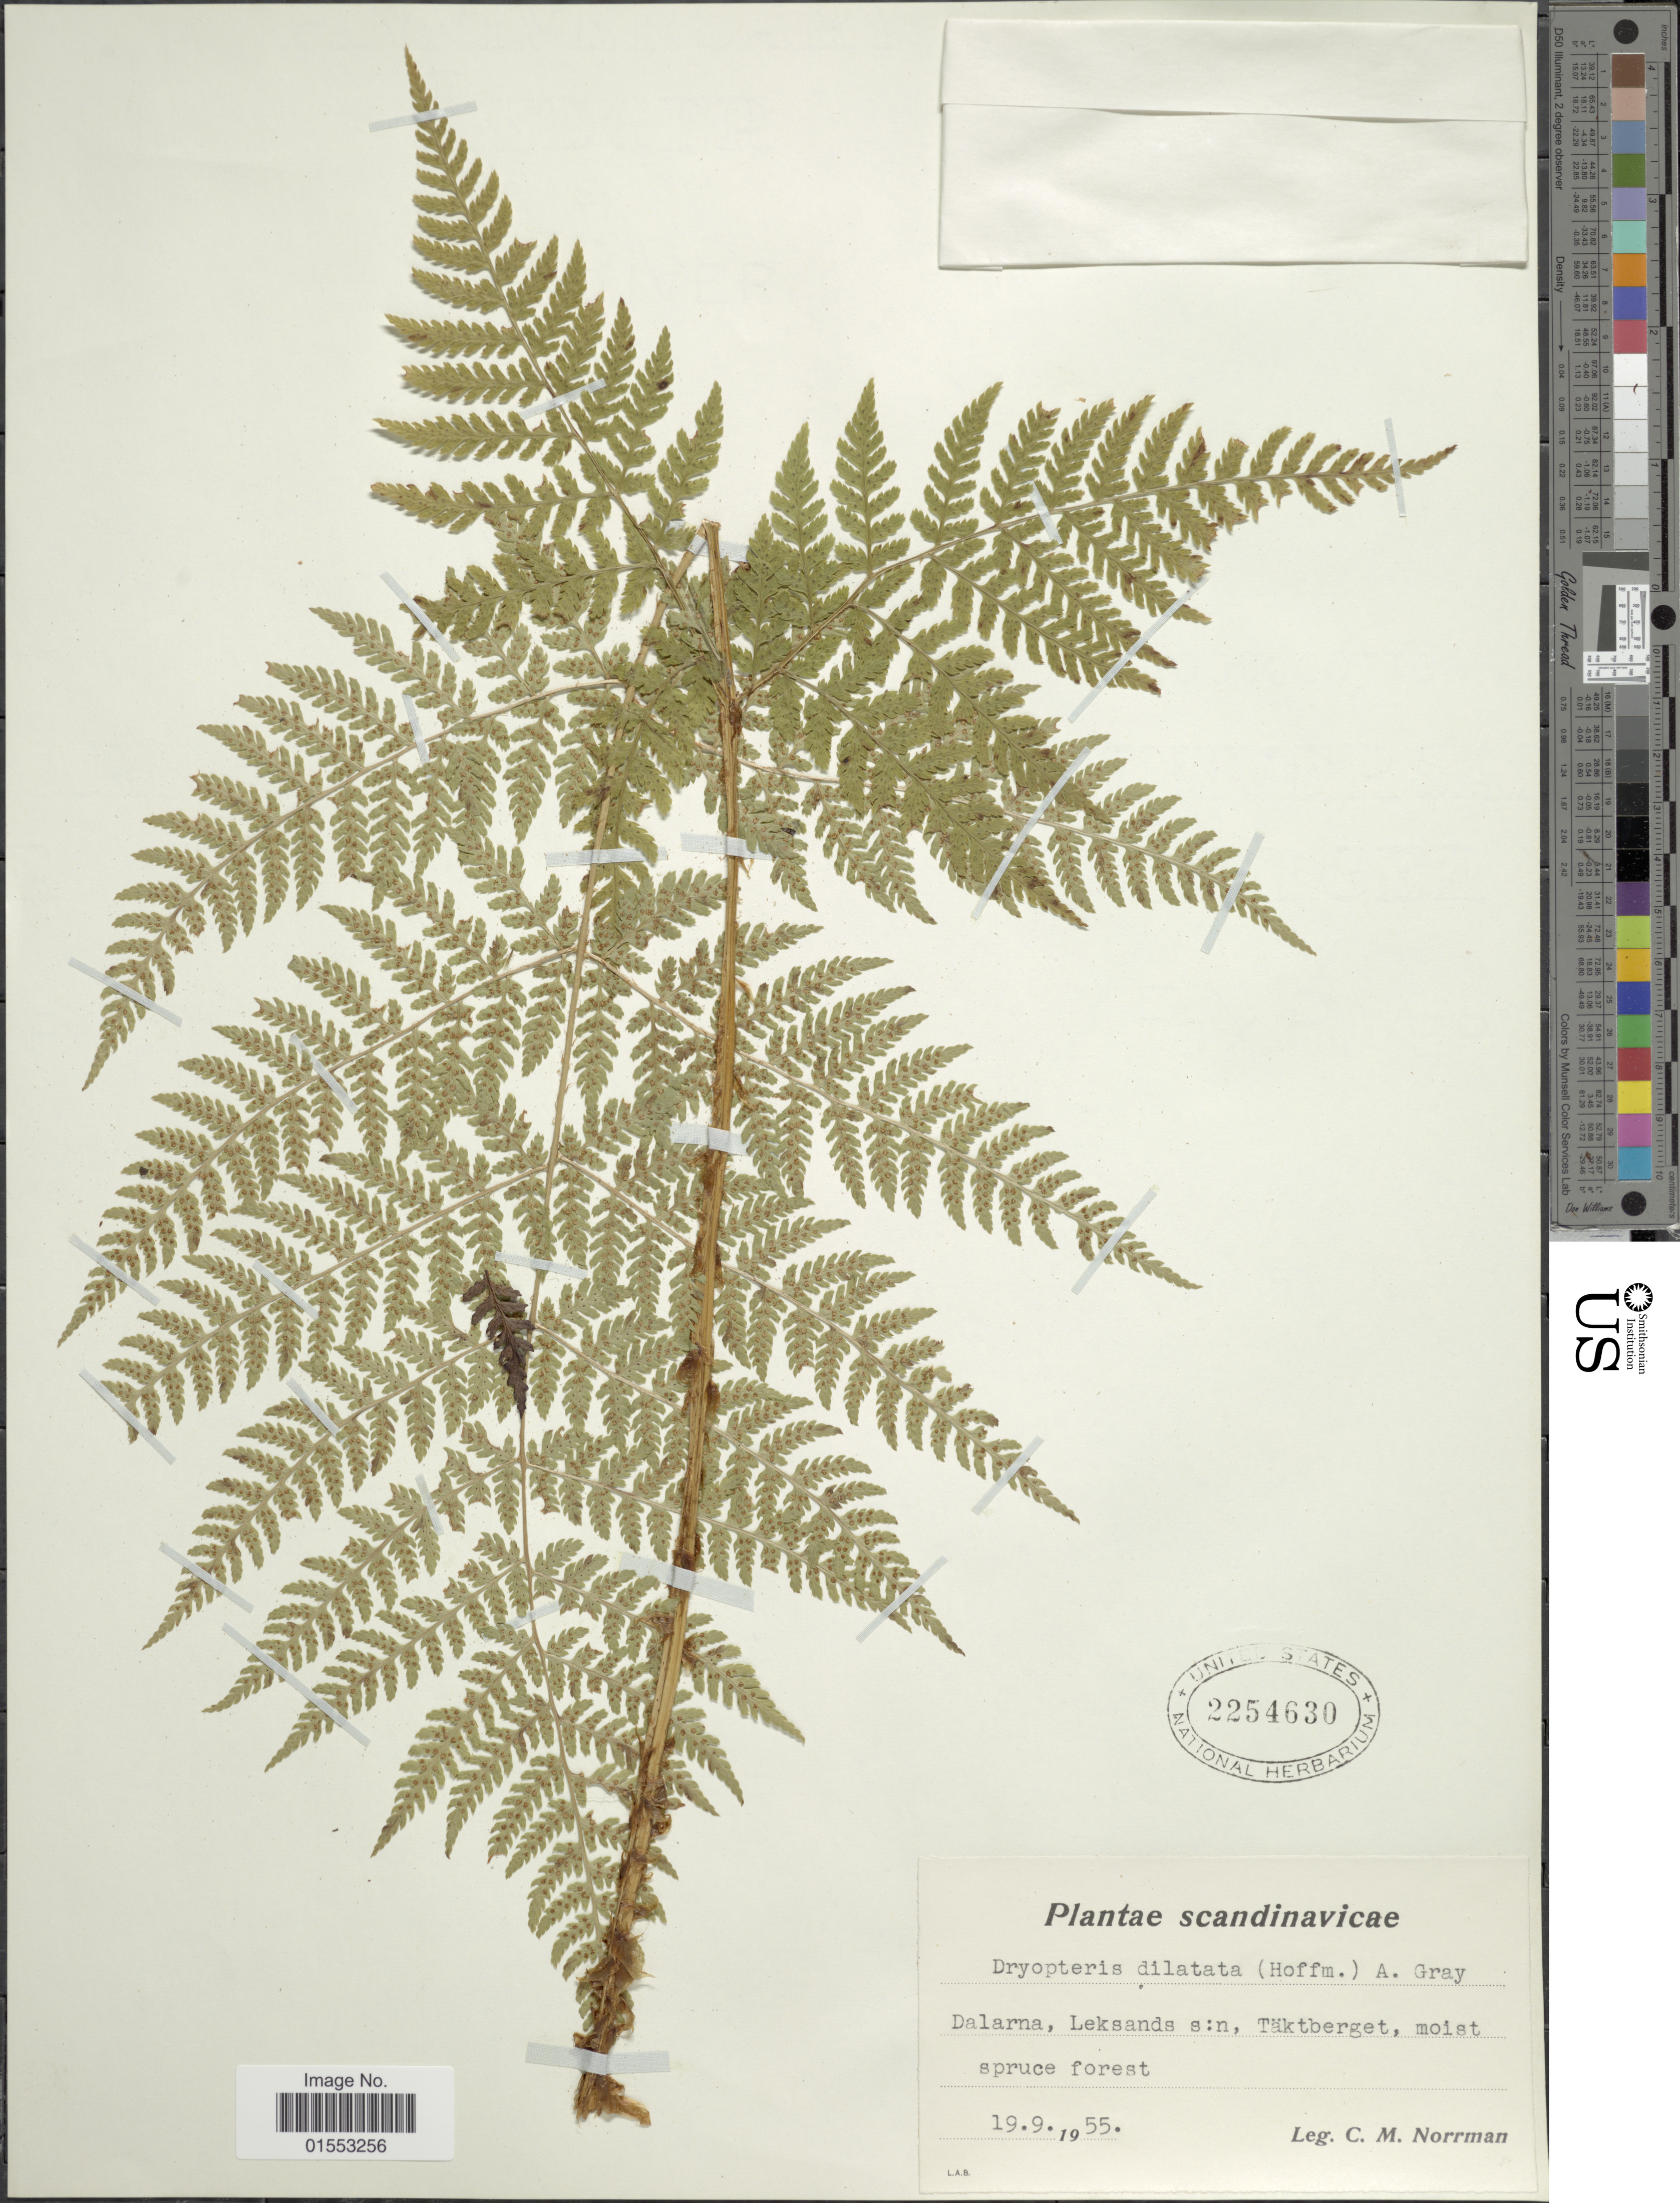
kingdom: Plantae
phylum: Tracheophyta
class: Polypodiopsida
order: Polypodiales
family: Dryopteridaceae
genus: Dryopteris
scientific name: Dryopteris dilatata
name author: (Hoffm.) A. Gray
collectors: C. Norman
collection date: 1955-09-19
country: Sweden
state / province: Dalarna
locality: Leksands s:n, Täktberget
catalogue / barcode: US 2254630